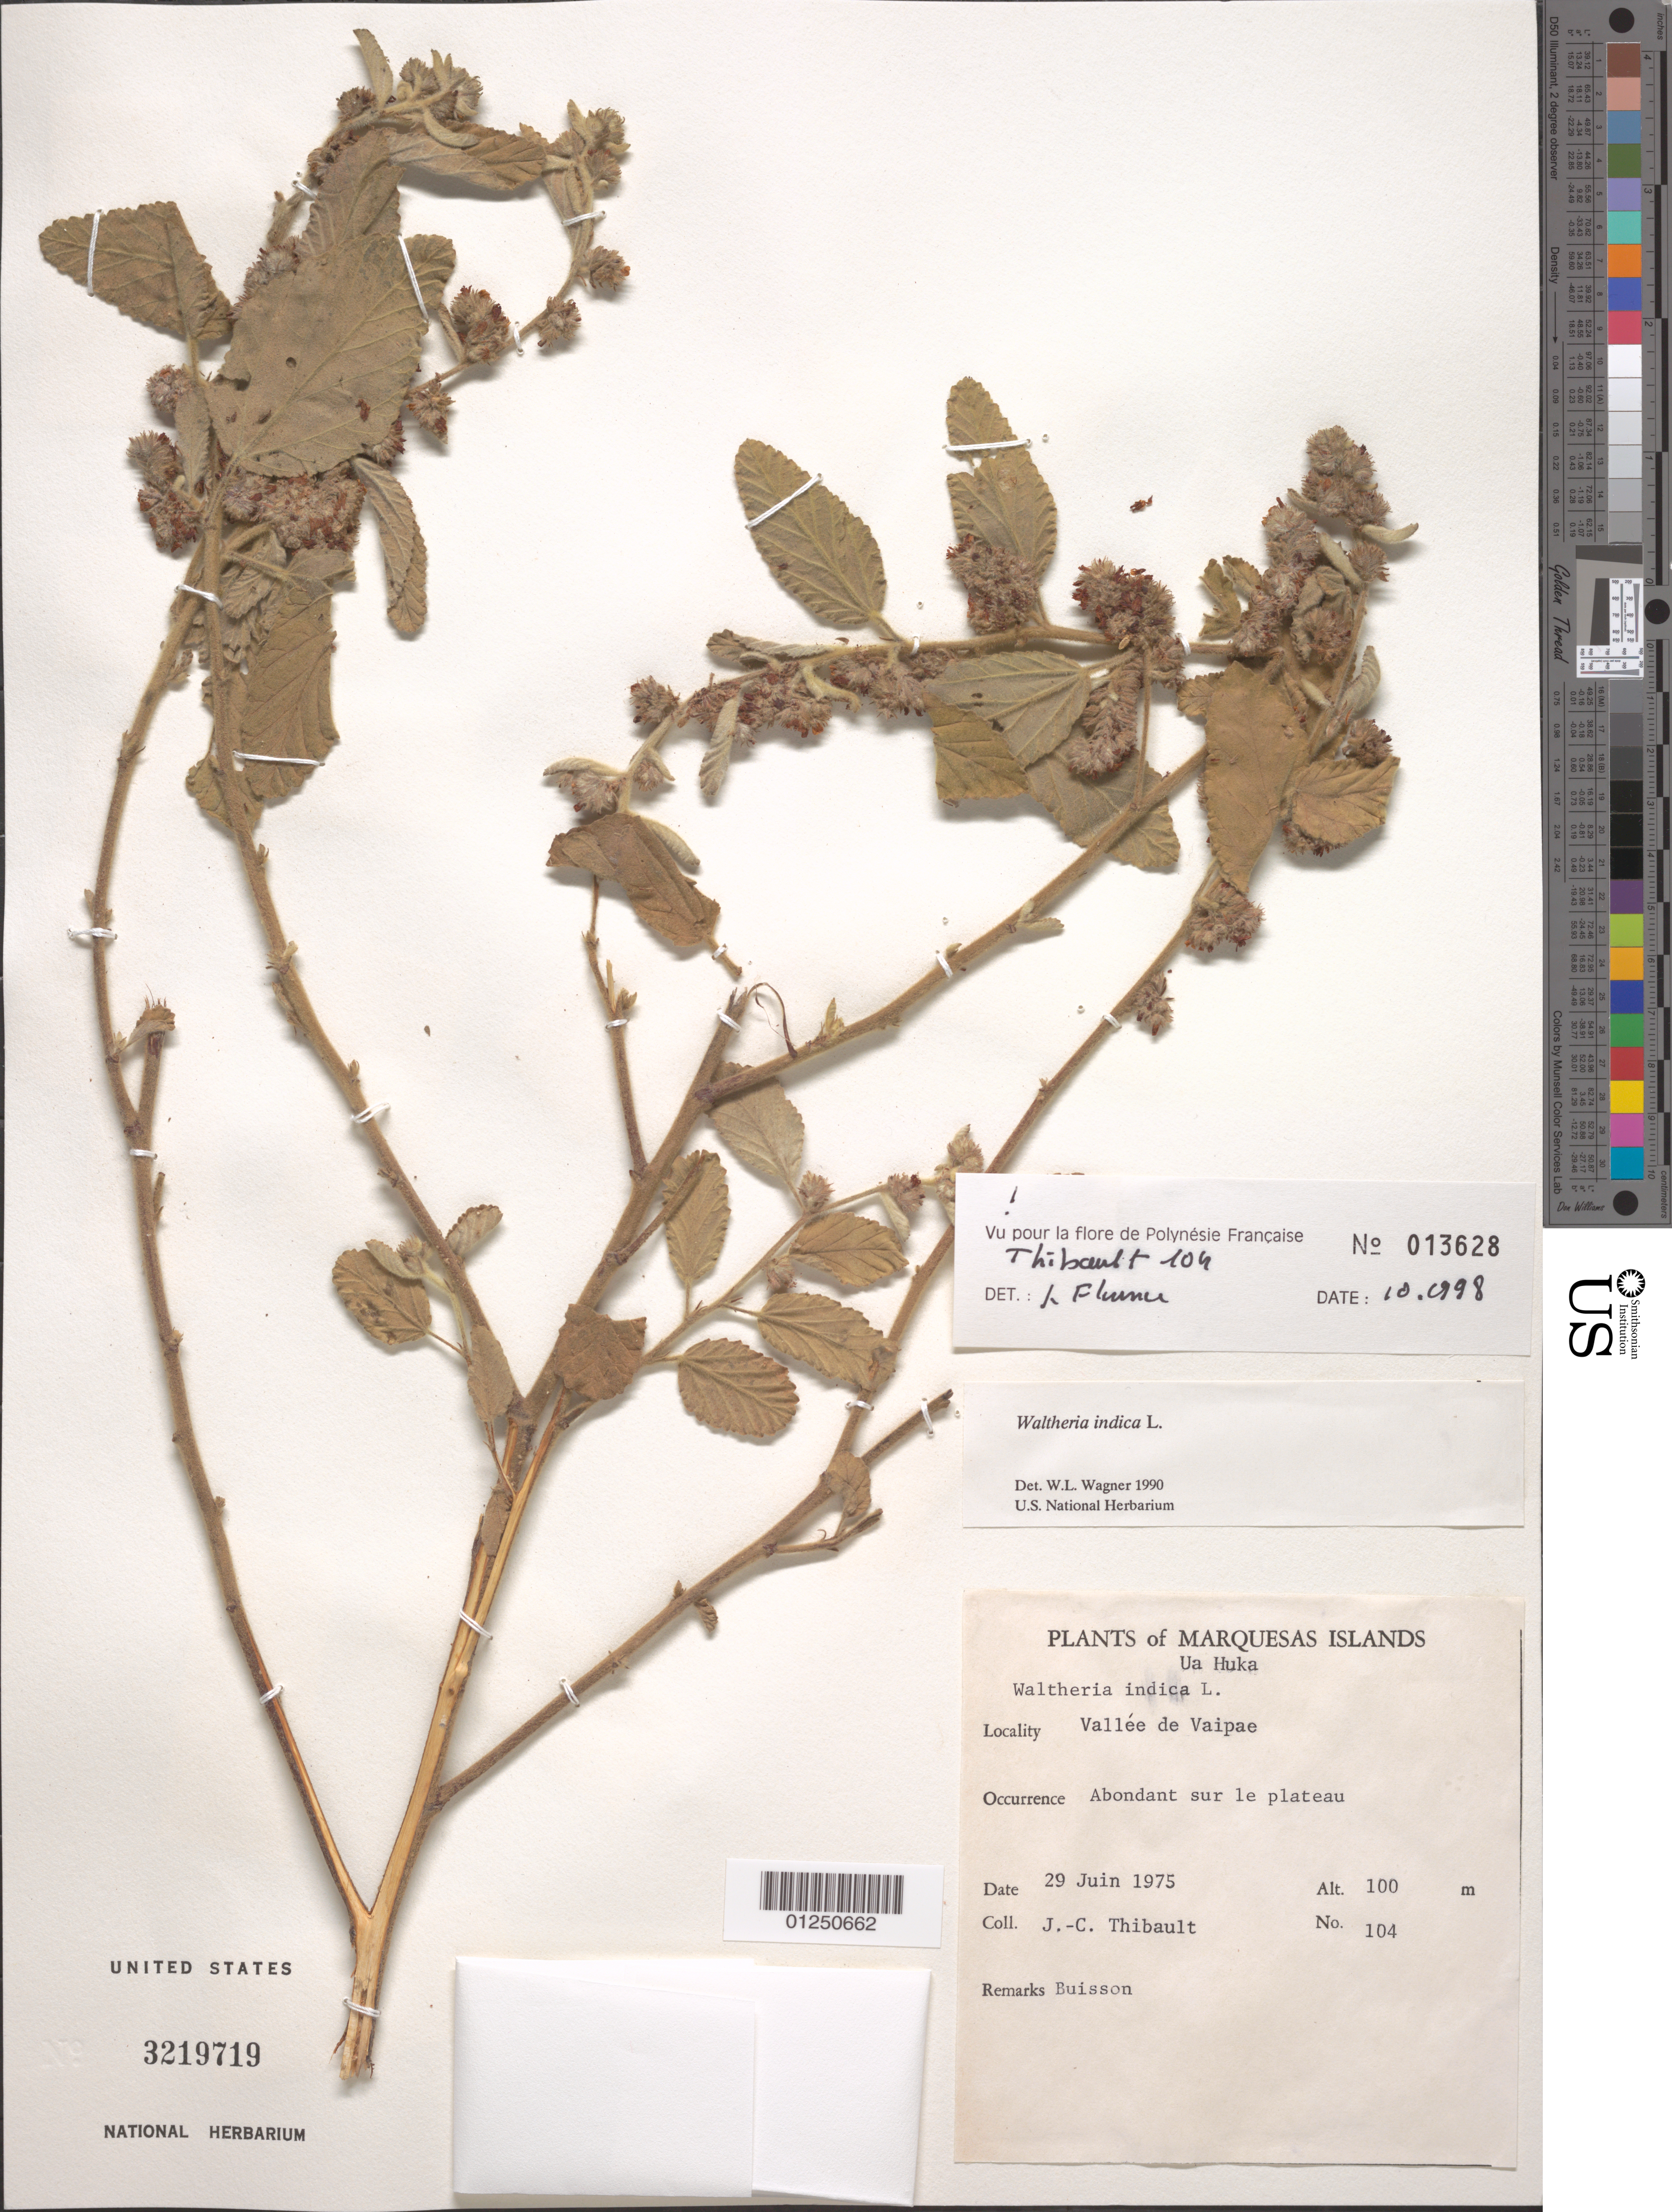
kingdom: Plantae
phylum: Tracheophyta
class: Magnoliopsida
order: Malvales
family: Malvaceae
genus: Waltheria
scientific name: Waltheria indica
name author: L.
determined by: Wagner, W. L., (BOT), Smithsonian Institution - National Museum of Natural History (UNITED STATES)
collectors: J. Thibault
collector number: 104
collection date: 1975-06-29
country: French Polynesia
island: Ua Huka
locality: Vallée de Vaipae'e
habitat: Plateau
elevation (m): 100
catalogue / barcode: US 3219719